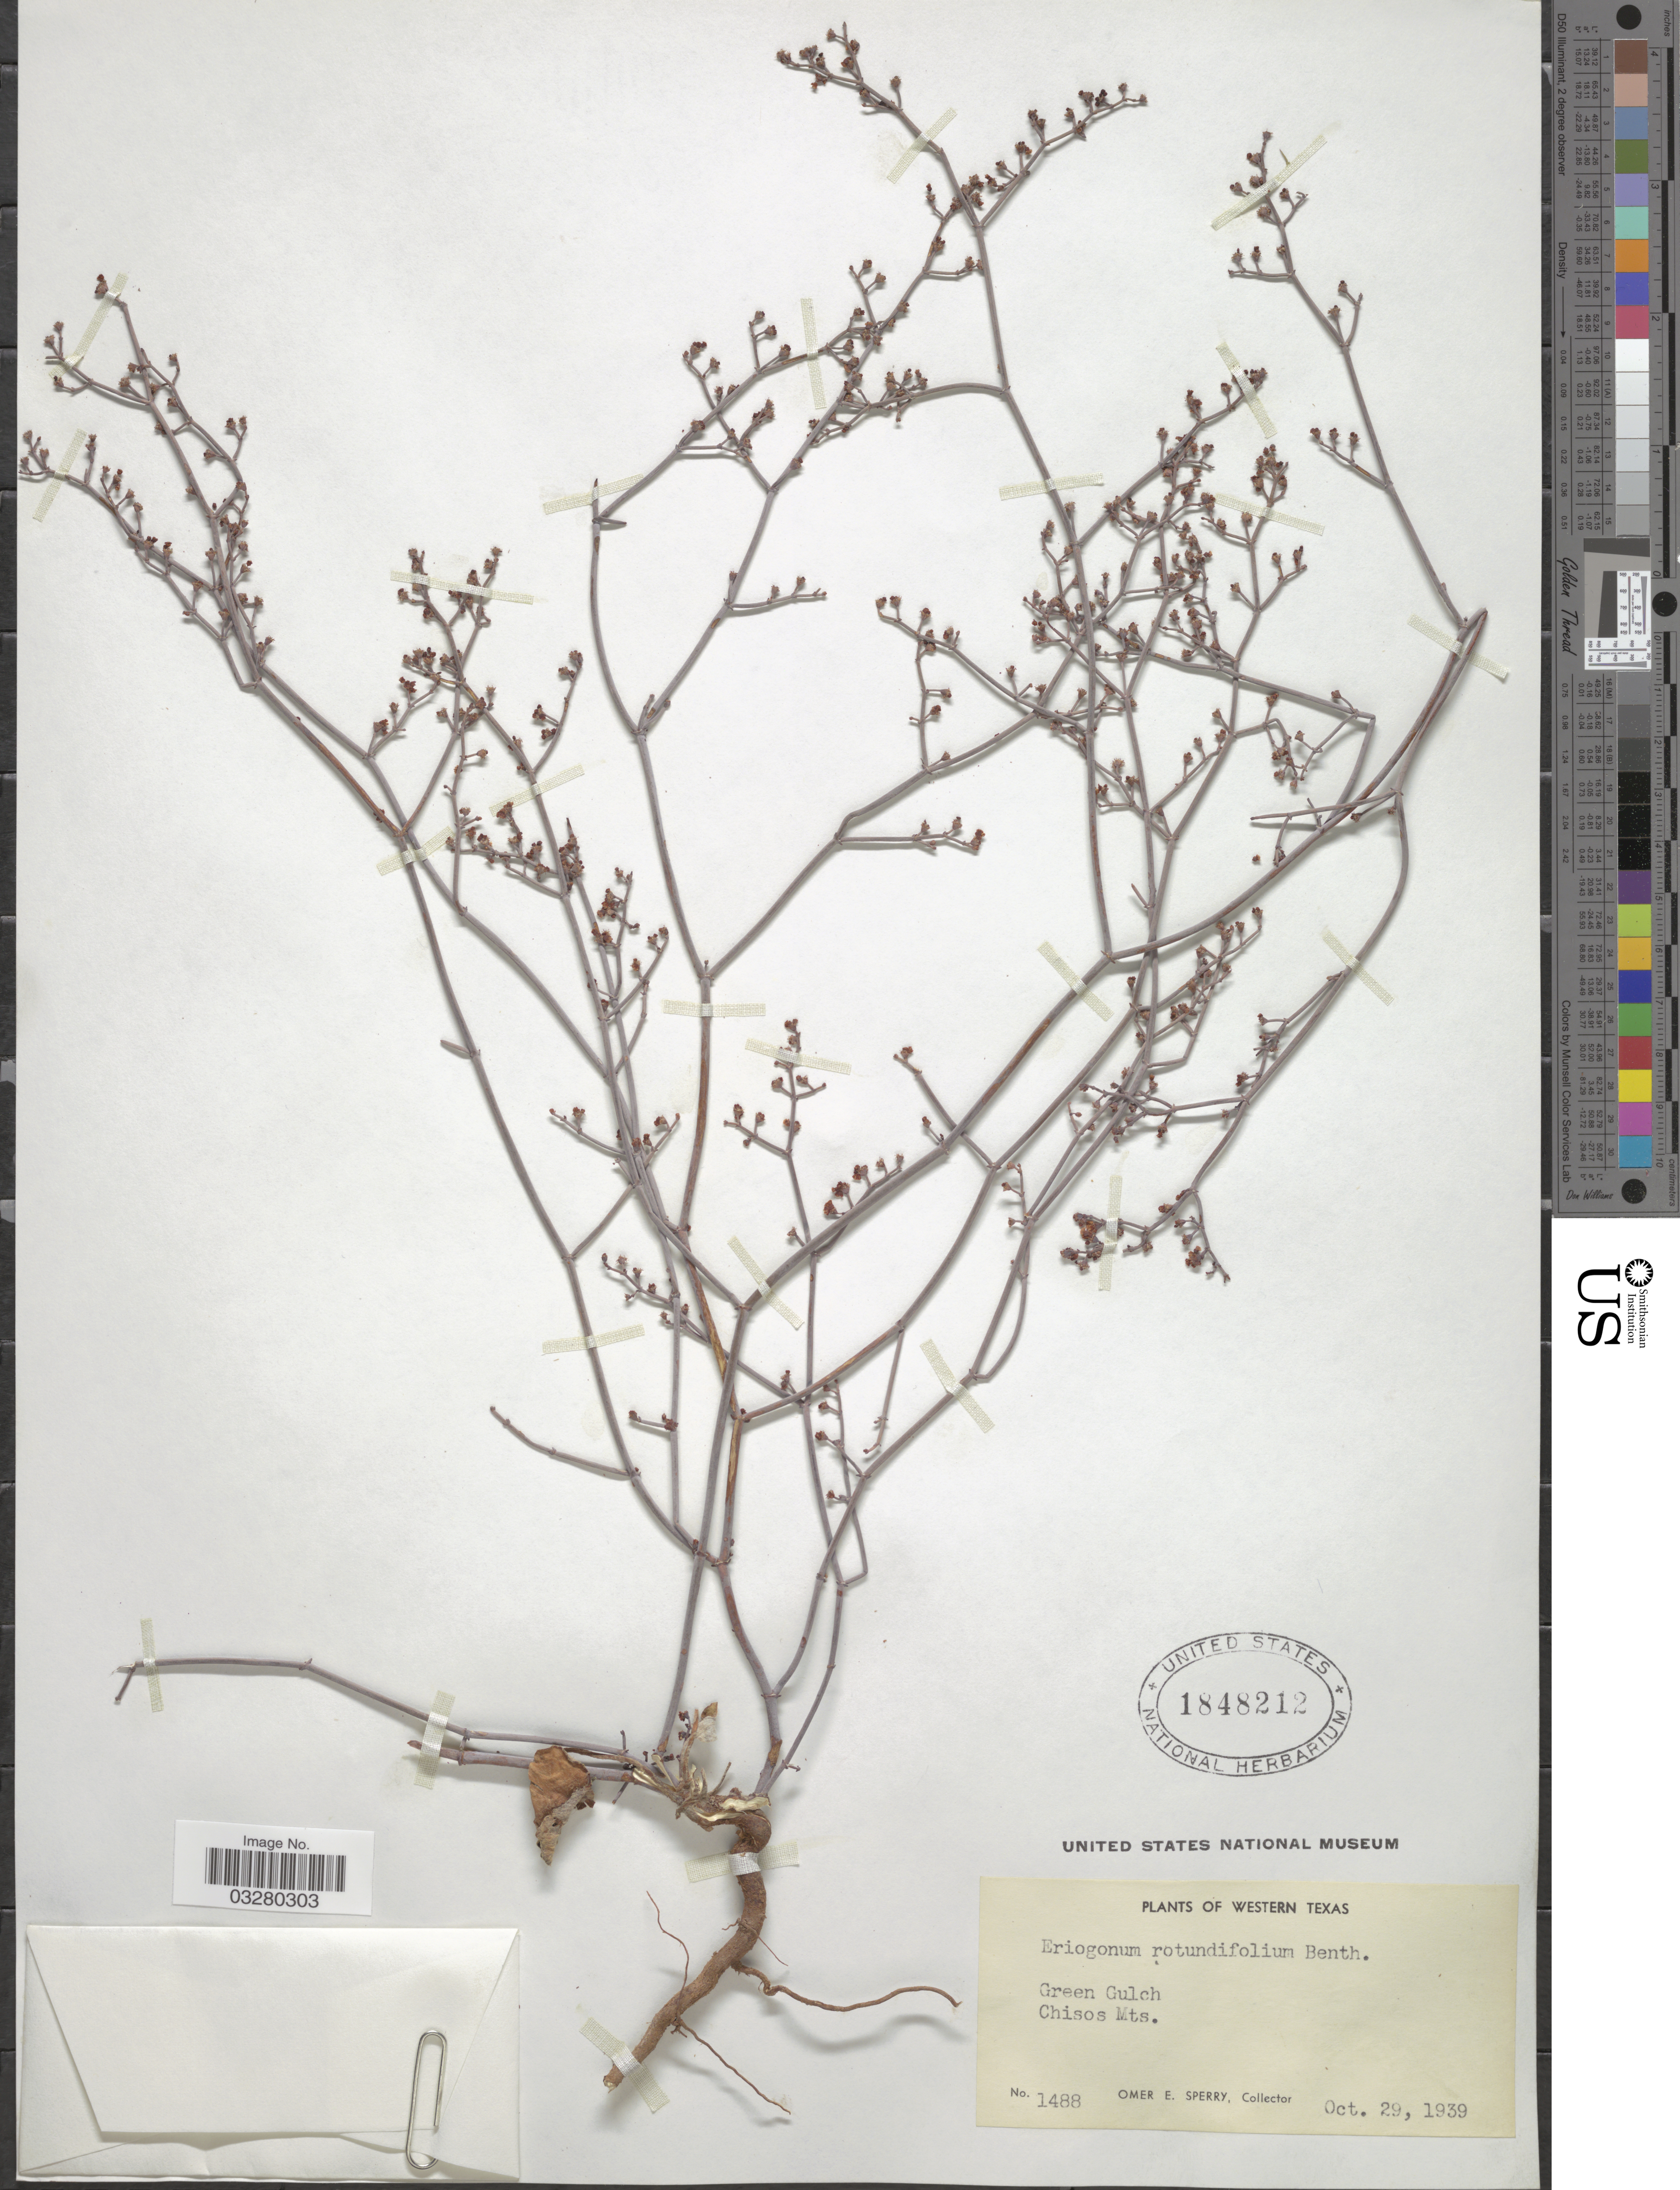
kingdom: Plantae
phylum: Tracheophyta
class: Magnoliopsida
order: Caryophyllales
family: Polygonaceae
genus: Eriogonum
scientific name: Eriogonum rotundifolium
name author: Benth. in DC.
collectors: O. E. Sperry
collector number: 1488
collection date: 1939-10-29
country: United States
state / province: Texas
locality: Western Texas. Green Gulch. Chisos Mts.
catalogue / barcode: US 1848212